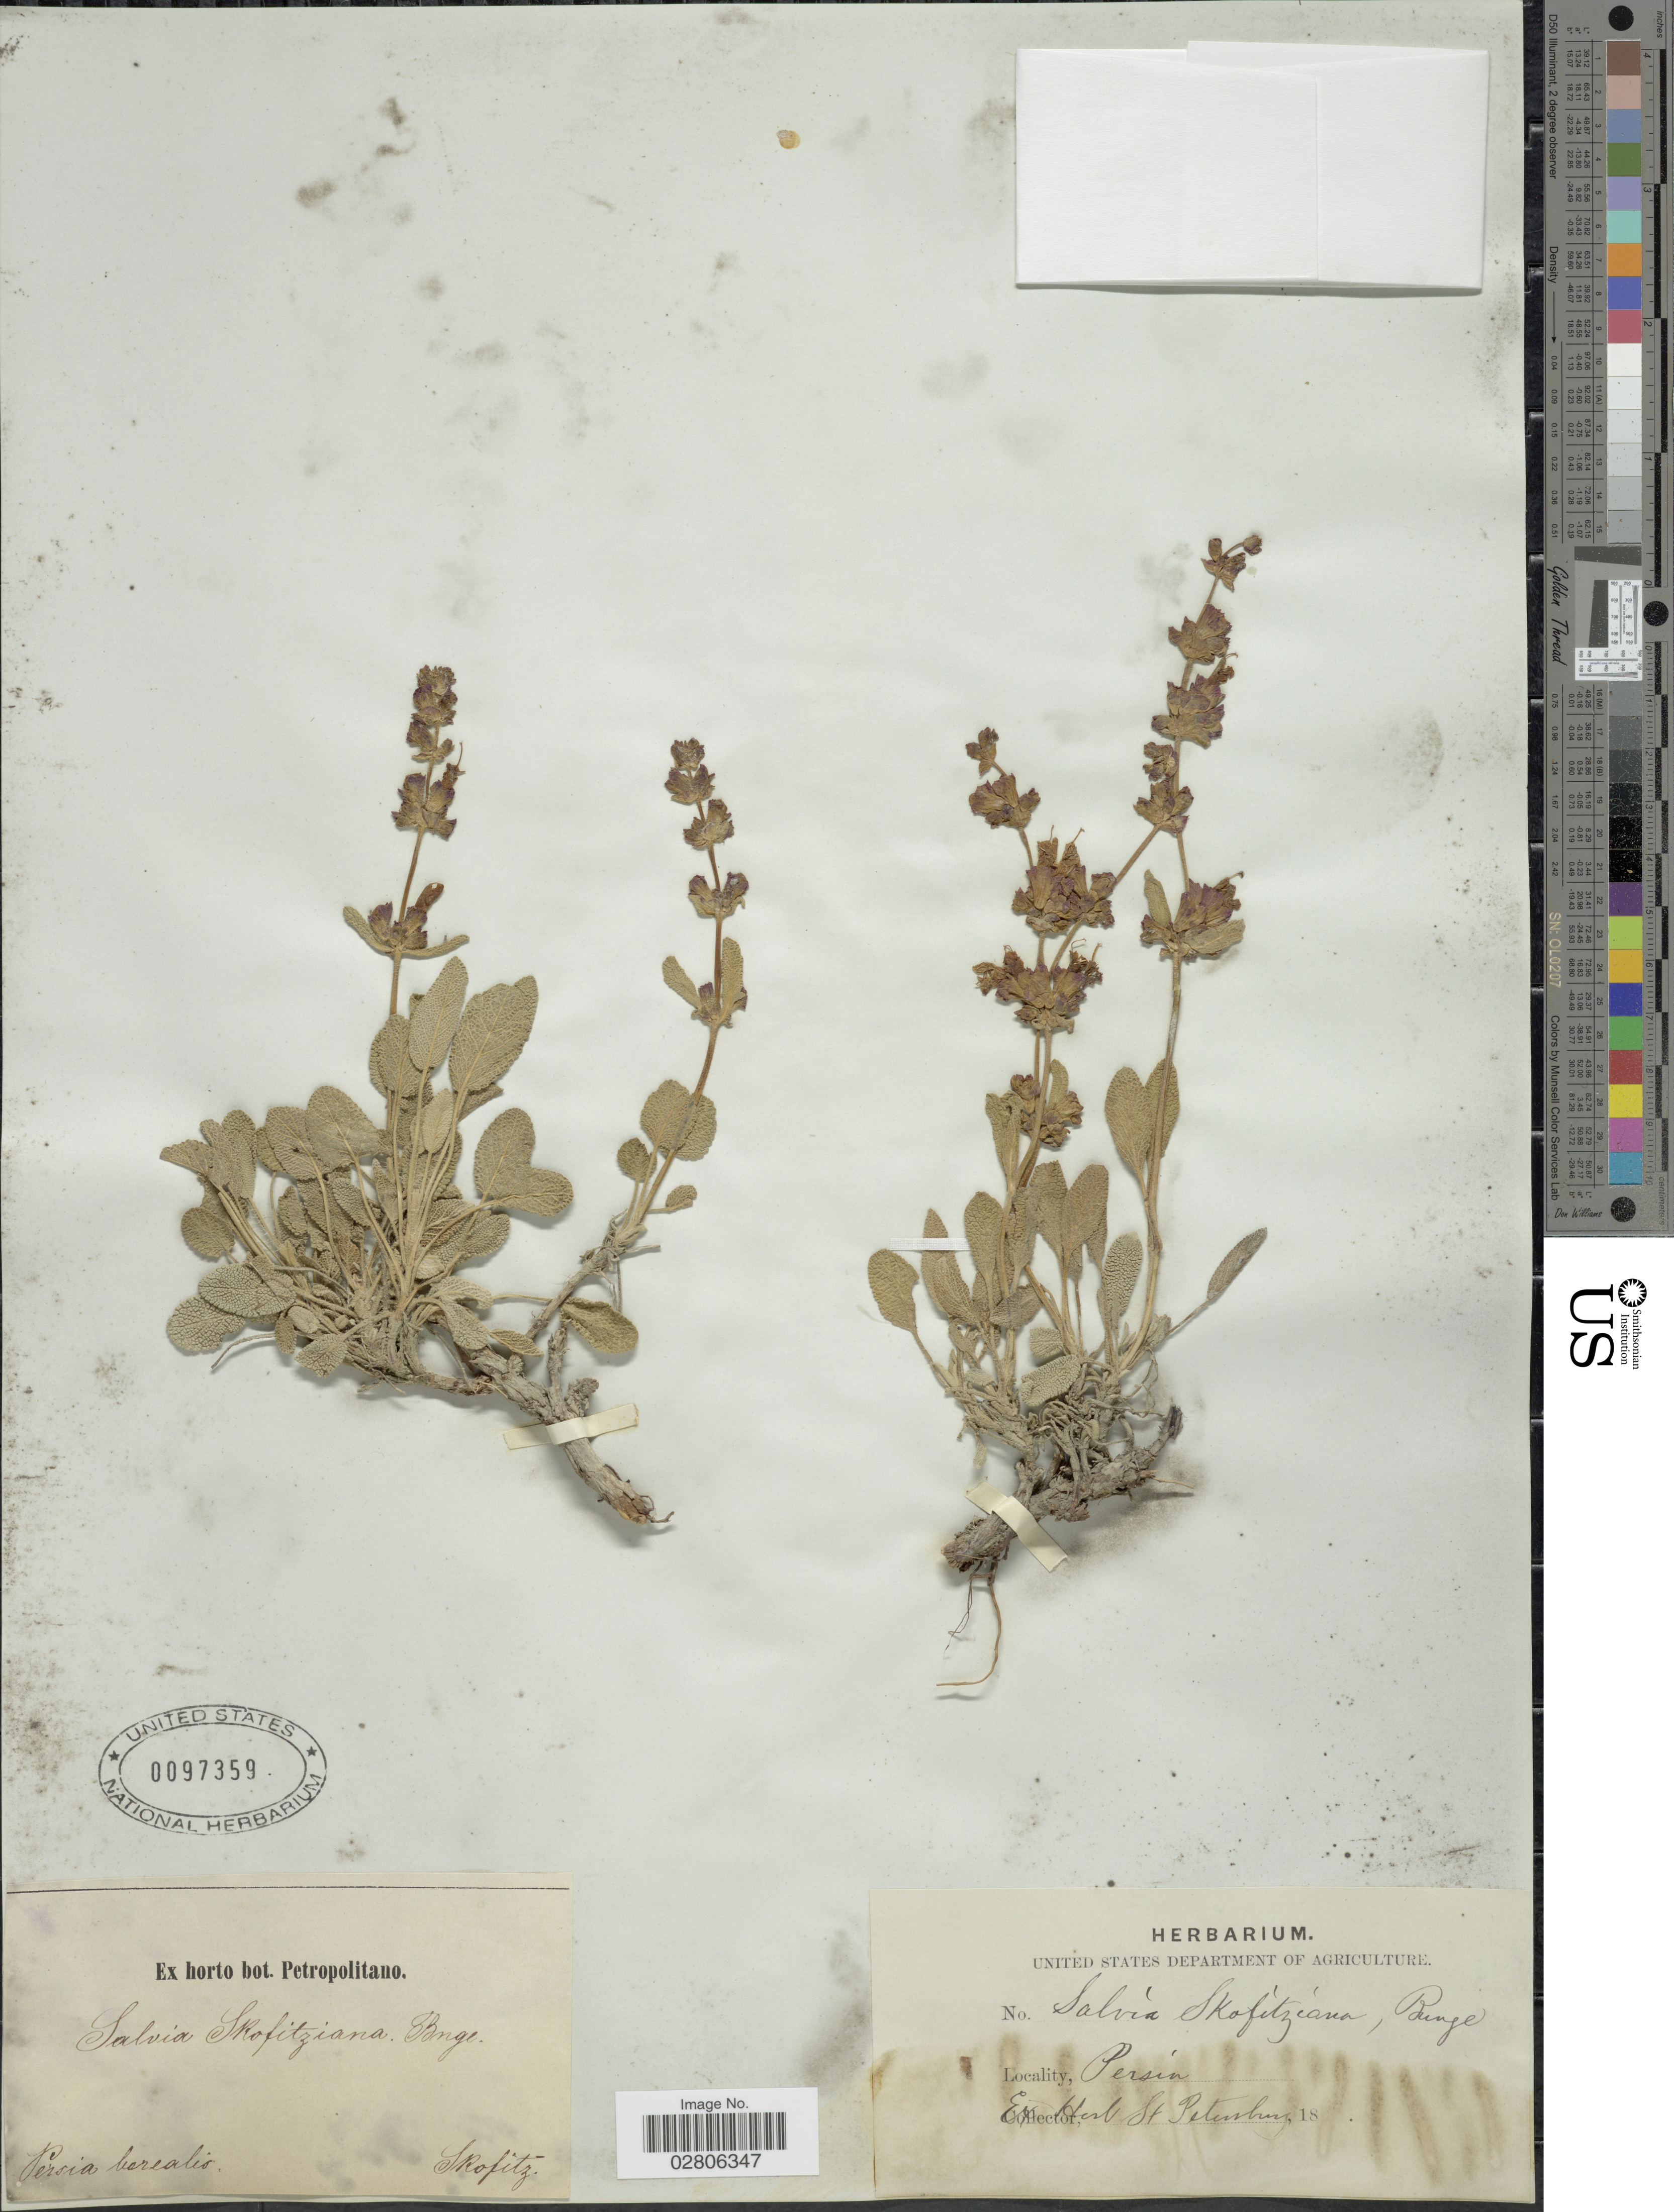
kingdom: Plantae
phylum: Tracheophyta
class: Magnoliopsida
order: Lamiales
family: Lamiaceae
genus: Salvia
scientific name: Salvia skofitziana Bunge sp. nov. ined.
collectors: Skofitz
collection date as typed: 18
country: Iran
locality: Persia borealis.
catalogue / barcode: US 97359